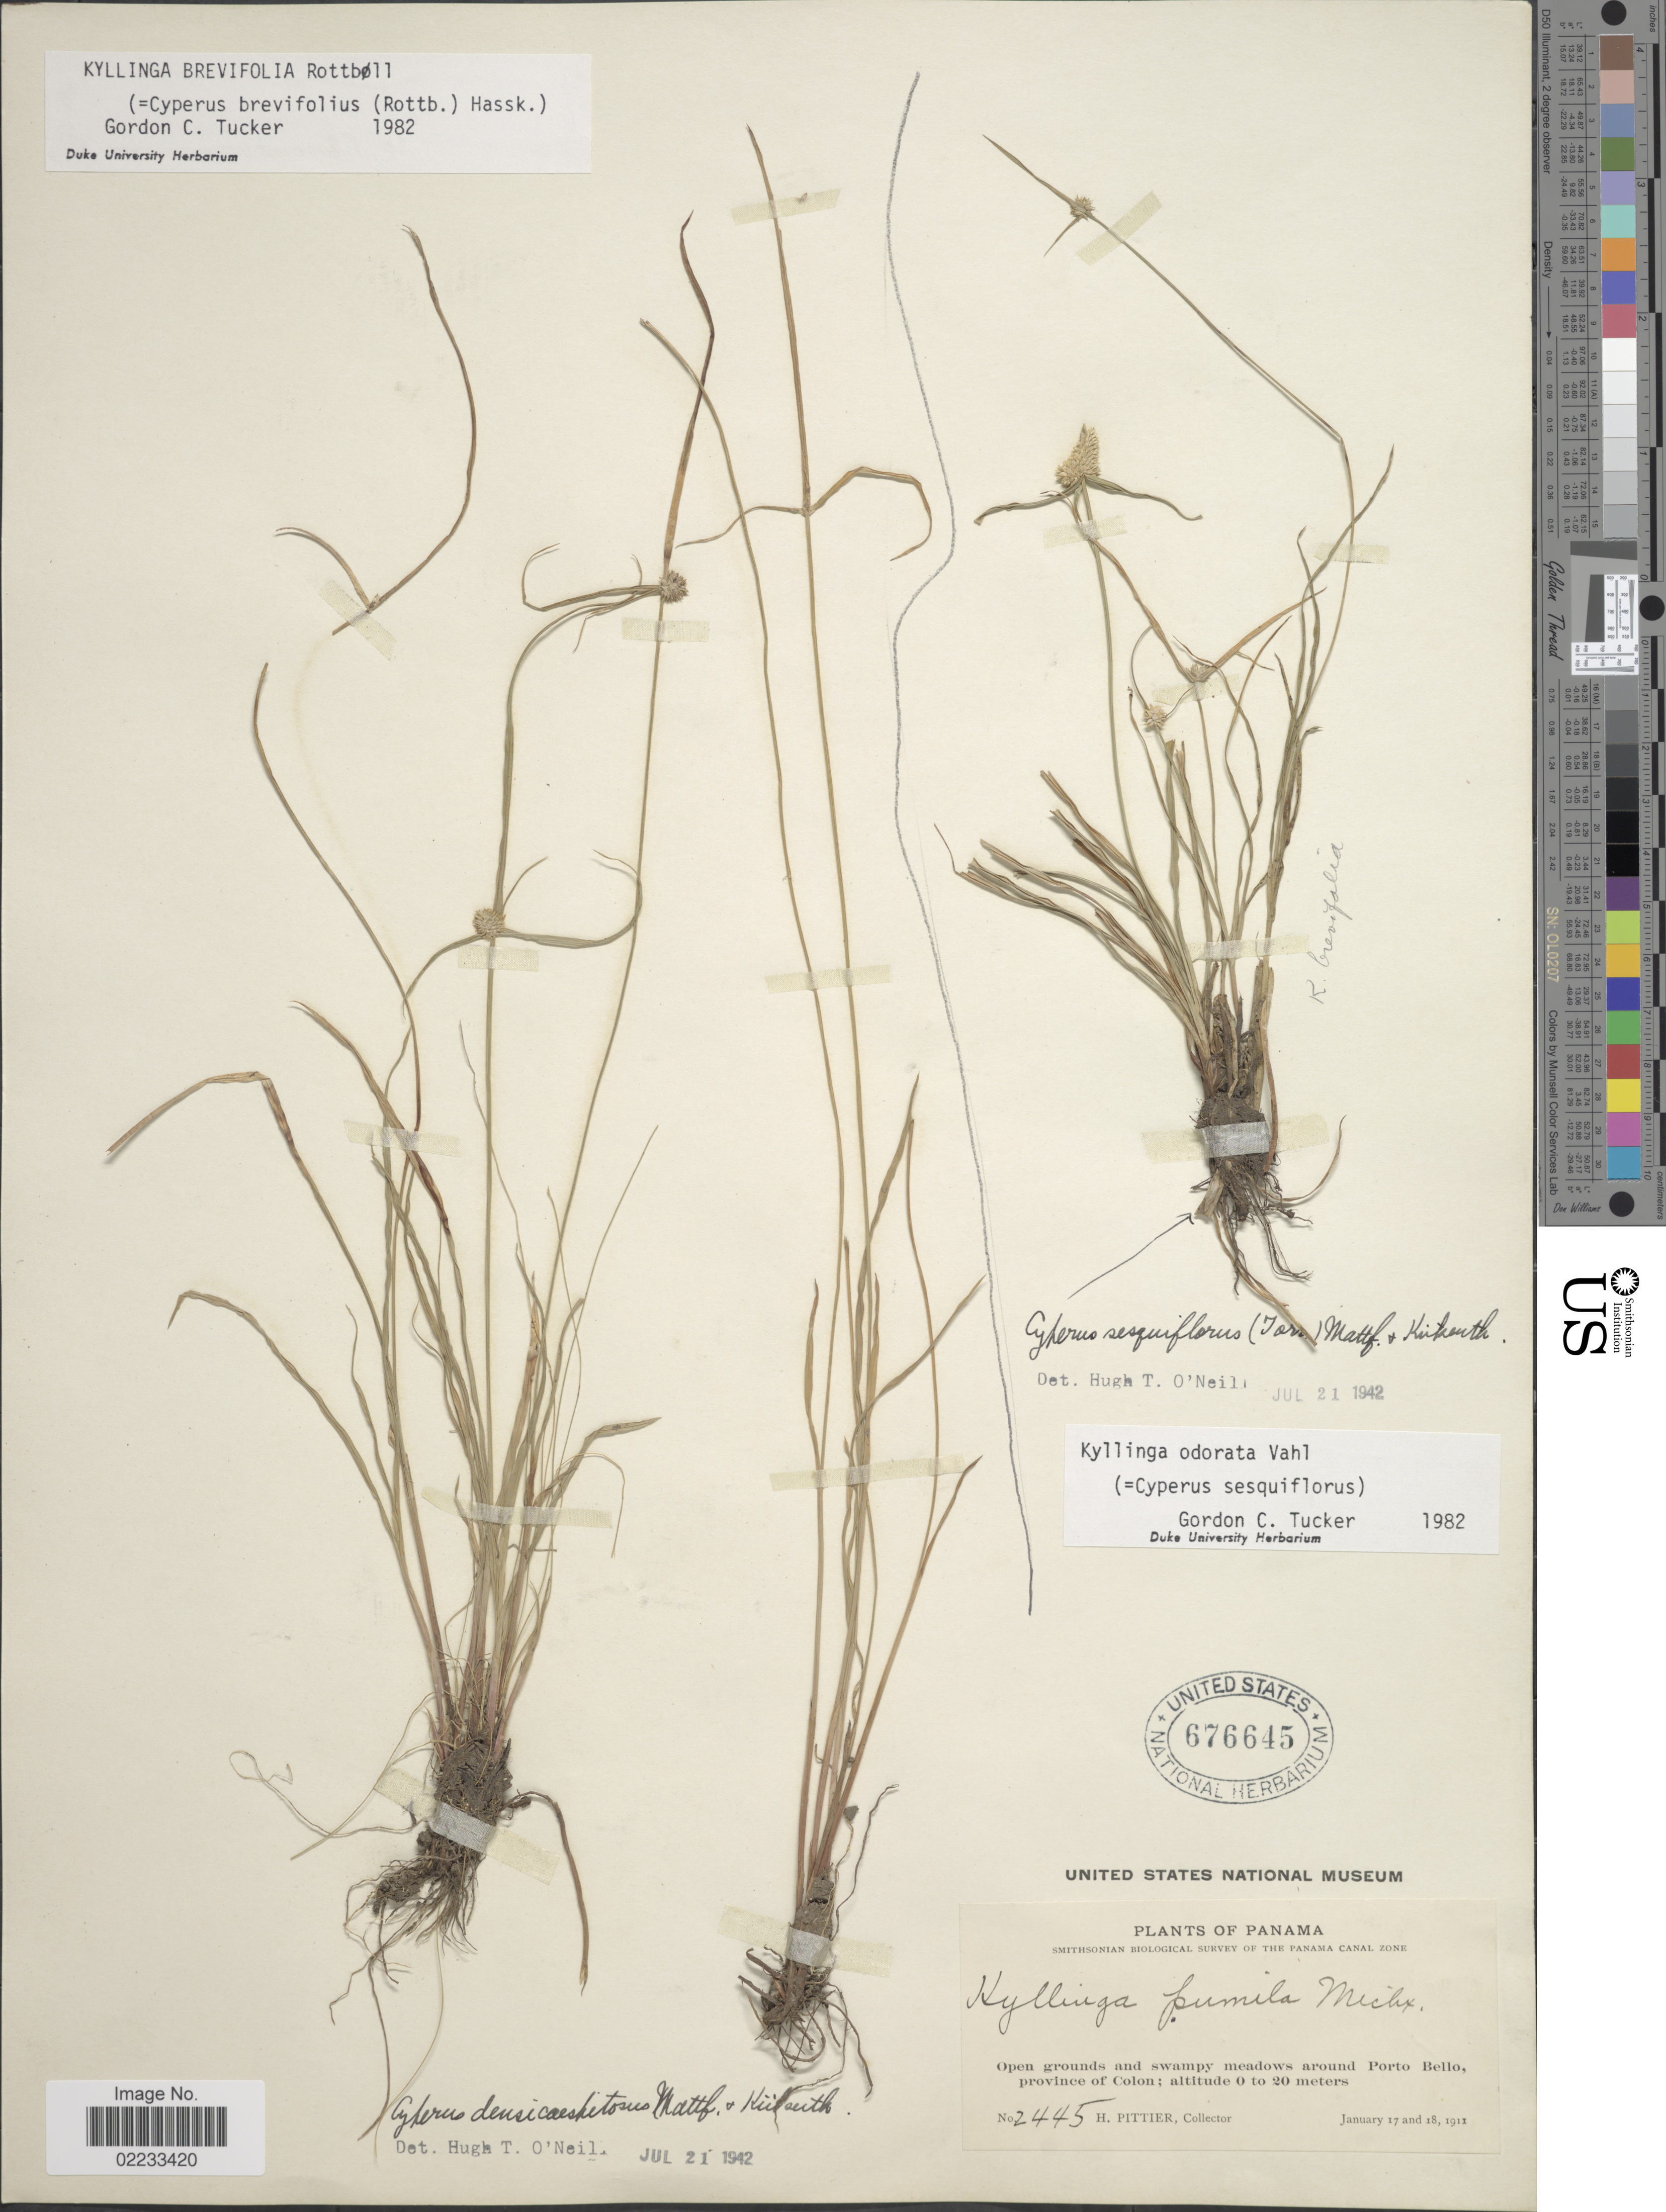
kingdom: Plantae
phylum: Tracheophyta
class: Liliopsida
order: Poales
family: Cyperaceae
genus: Cyperus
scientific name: Cyperus sesquiflorus subsp. sesquiflorus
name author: (Torr.) Mattf. & Kük.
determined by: Strong, M. T., (US), Smithsonian Institution - National Museum of Natural History (UNITED STATES)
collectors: H. F. Pittier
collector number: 2445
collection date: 1911-01-17/1911-01-18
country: Panama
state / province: Colón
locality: Open grounds and swampy meadows around Porto Bello, province of Colon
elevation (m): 0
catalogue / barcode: US 676645